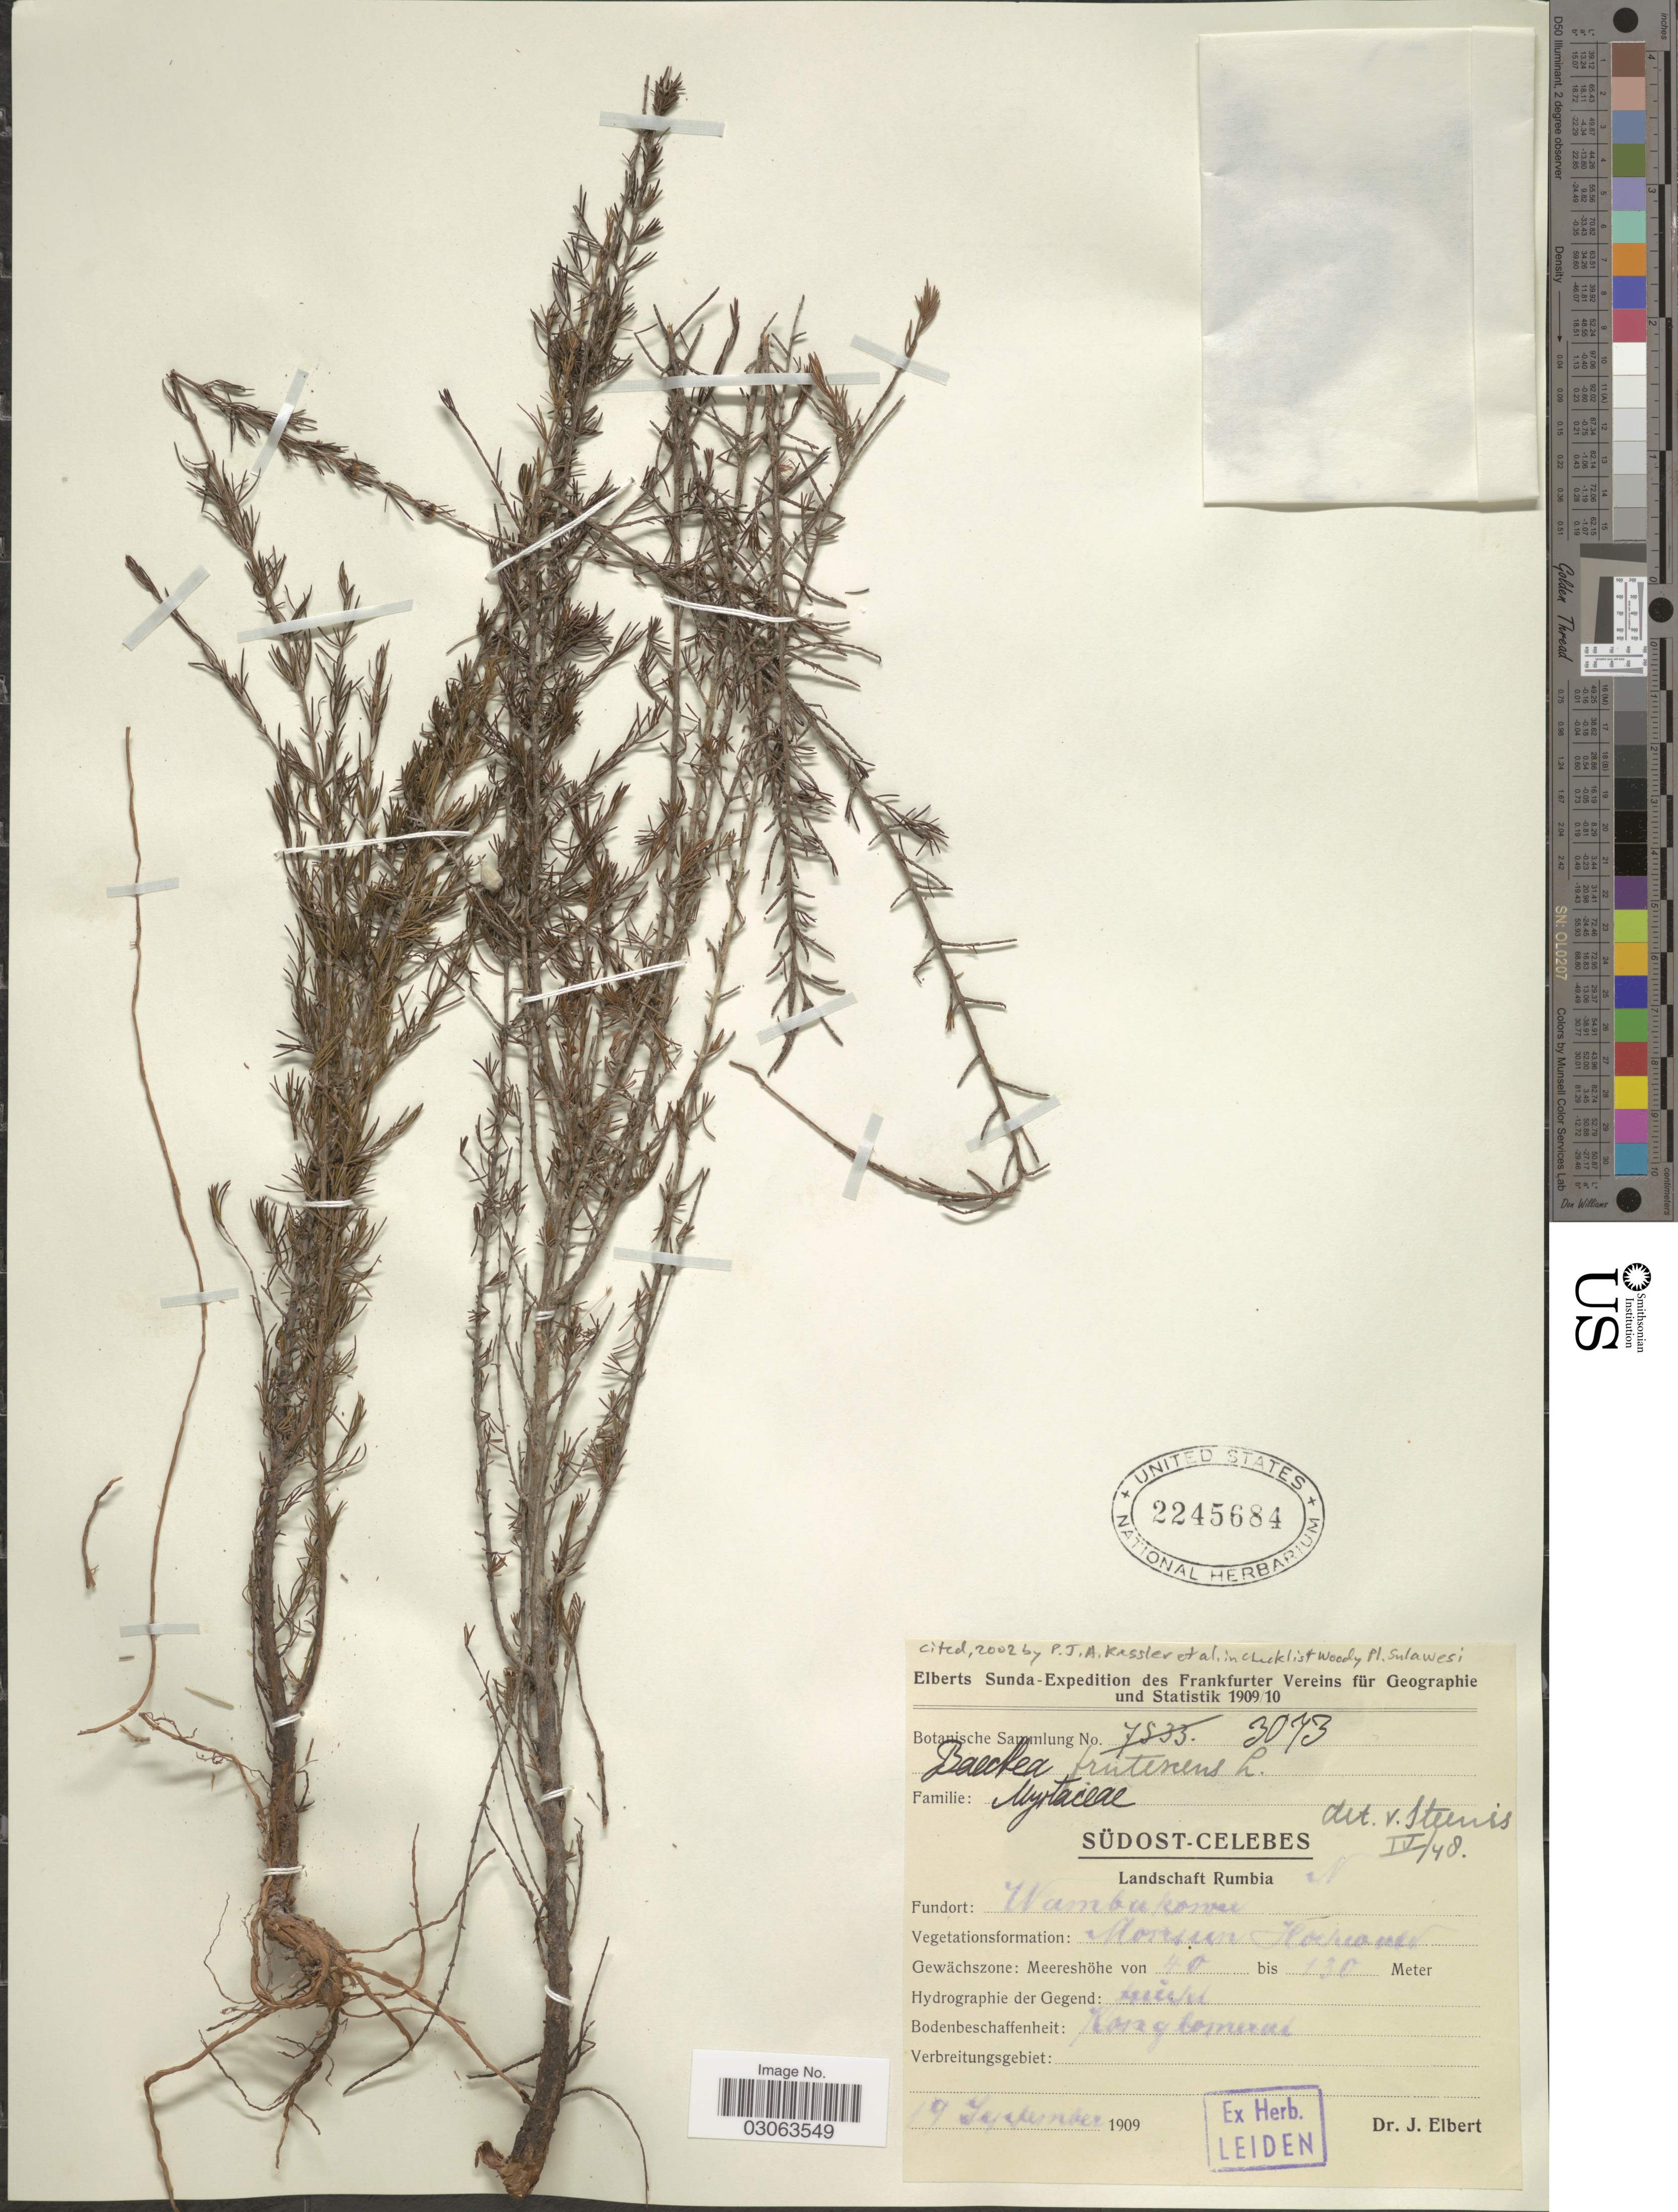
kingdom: Plantae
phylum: Tracheophyta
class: Magnoliopsida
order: Myrtales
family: Myrtaceae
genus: Baeckea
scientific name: Baeckea frutescens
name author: L.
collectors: J. Elbert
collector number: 3073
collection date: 1909-09-19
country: Indonesia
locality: Südost-Celebes. Landschaft Rumbia N. Wambakower [interpreted].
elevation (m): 40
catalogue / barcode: US 2245684